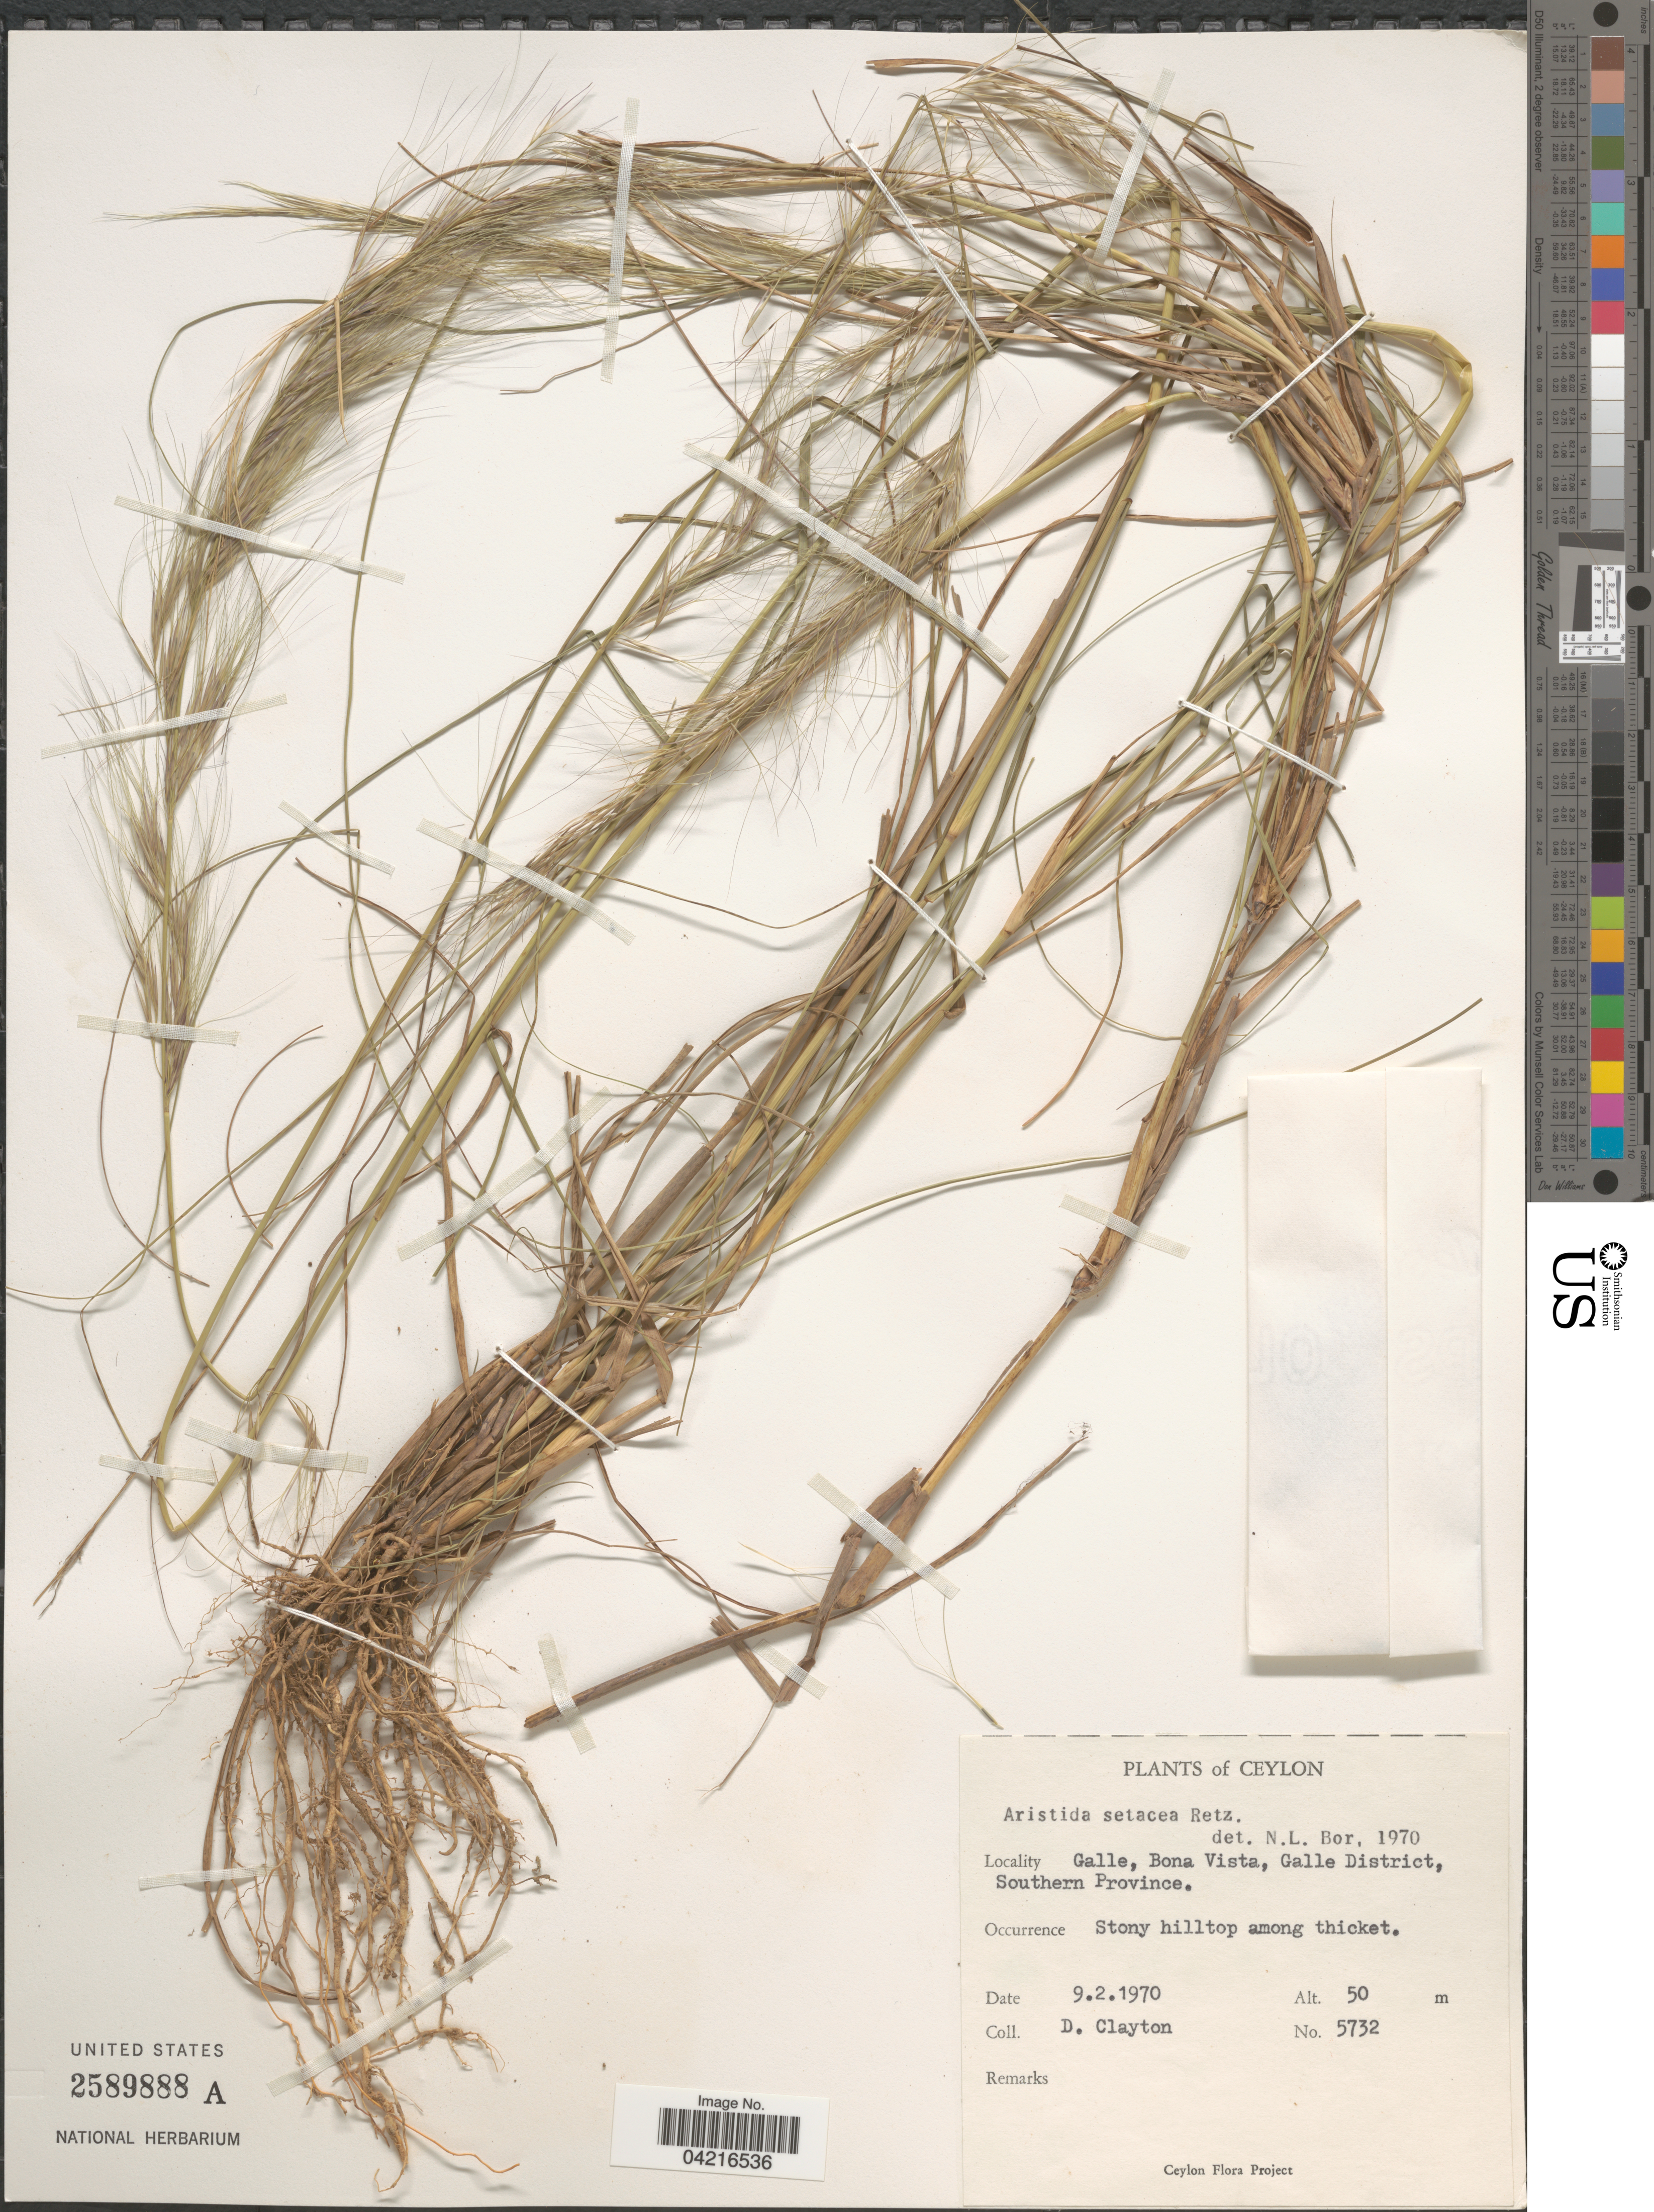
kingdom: Plantae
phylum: Tracheophyta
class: Liliopsida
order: Poales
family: Poaceae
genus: Aristida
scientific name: Aristida setacea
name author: Retz.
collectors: D. Clayton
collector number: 5732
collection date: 1970-02-09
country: Sri Lanka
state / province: Southern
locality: Ceylon. Galle, Bona Vista, Galle District.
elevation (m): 50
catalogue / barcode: US 2589888A